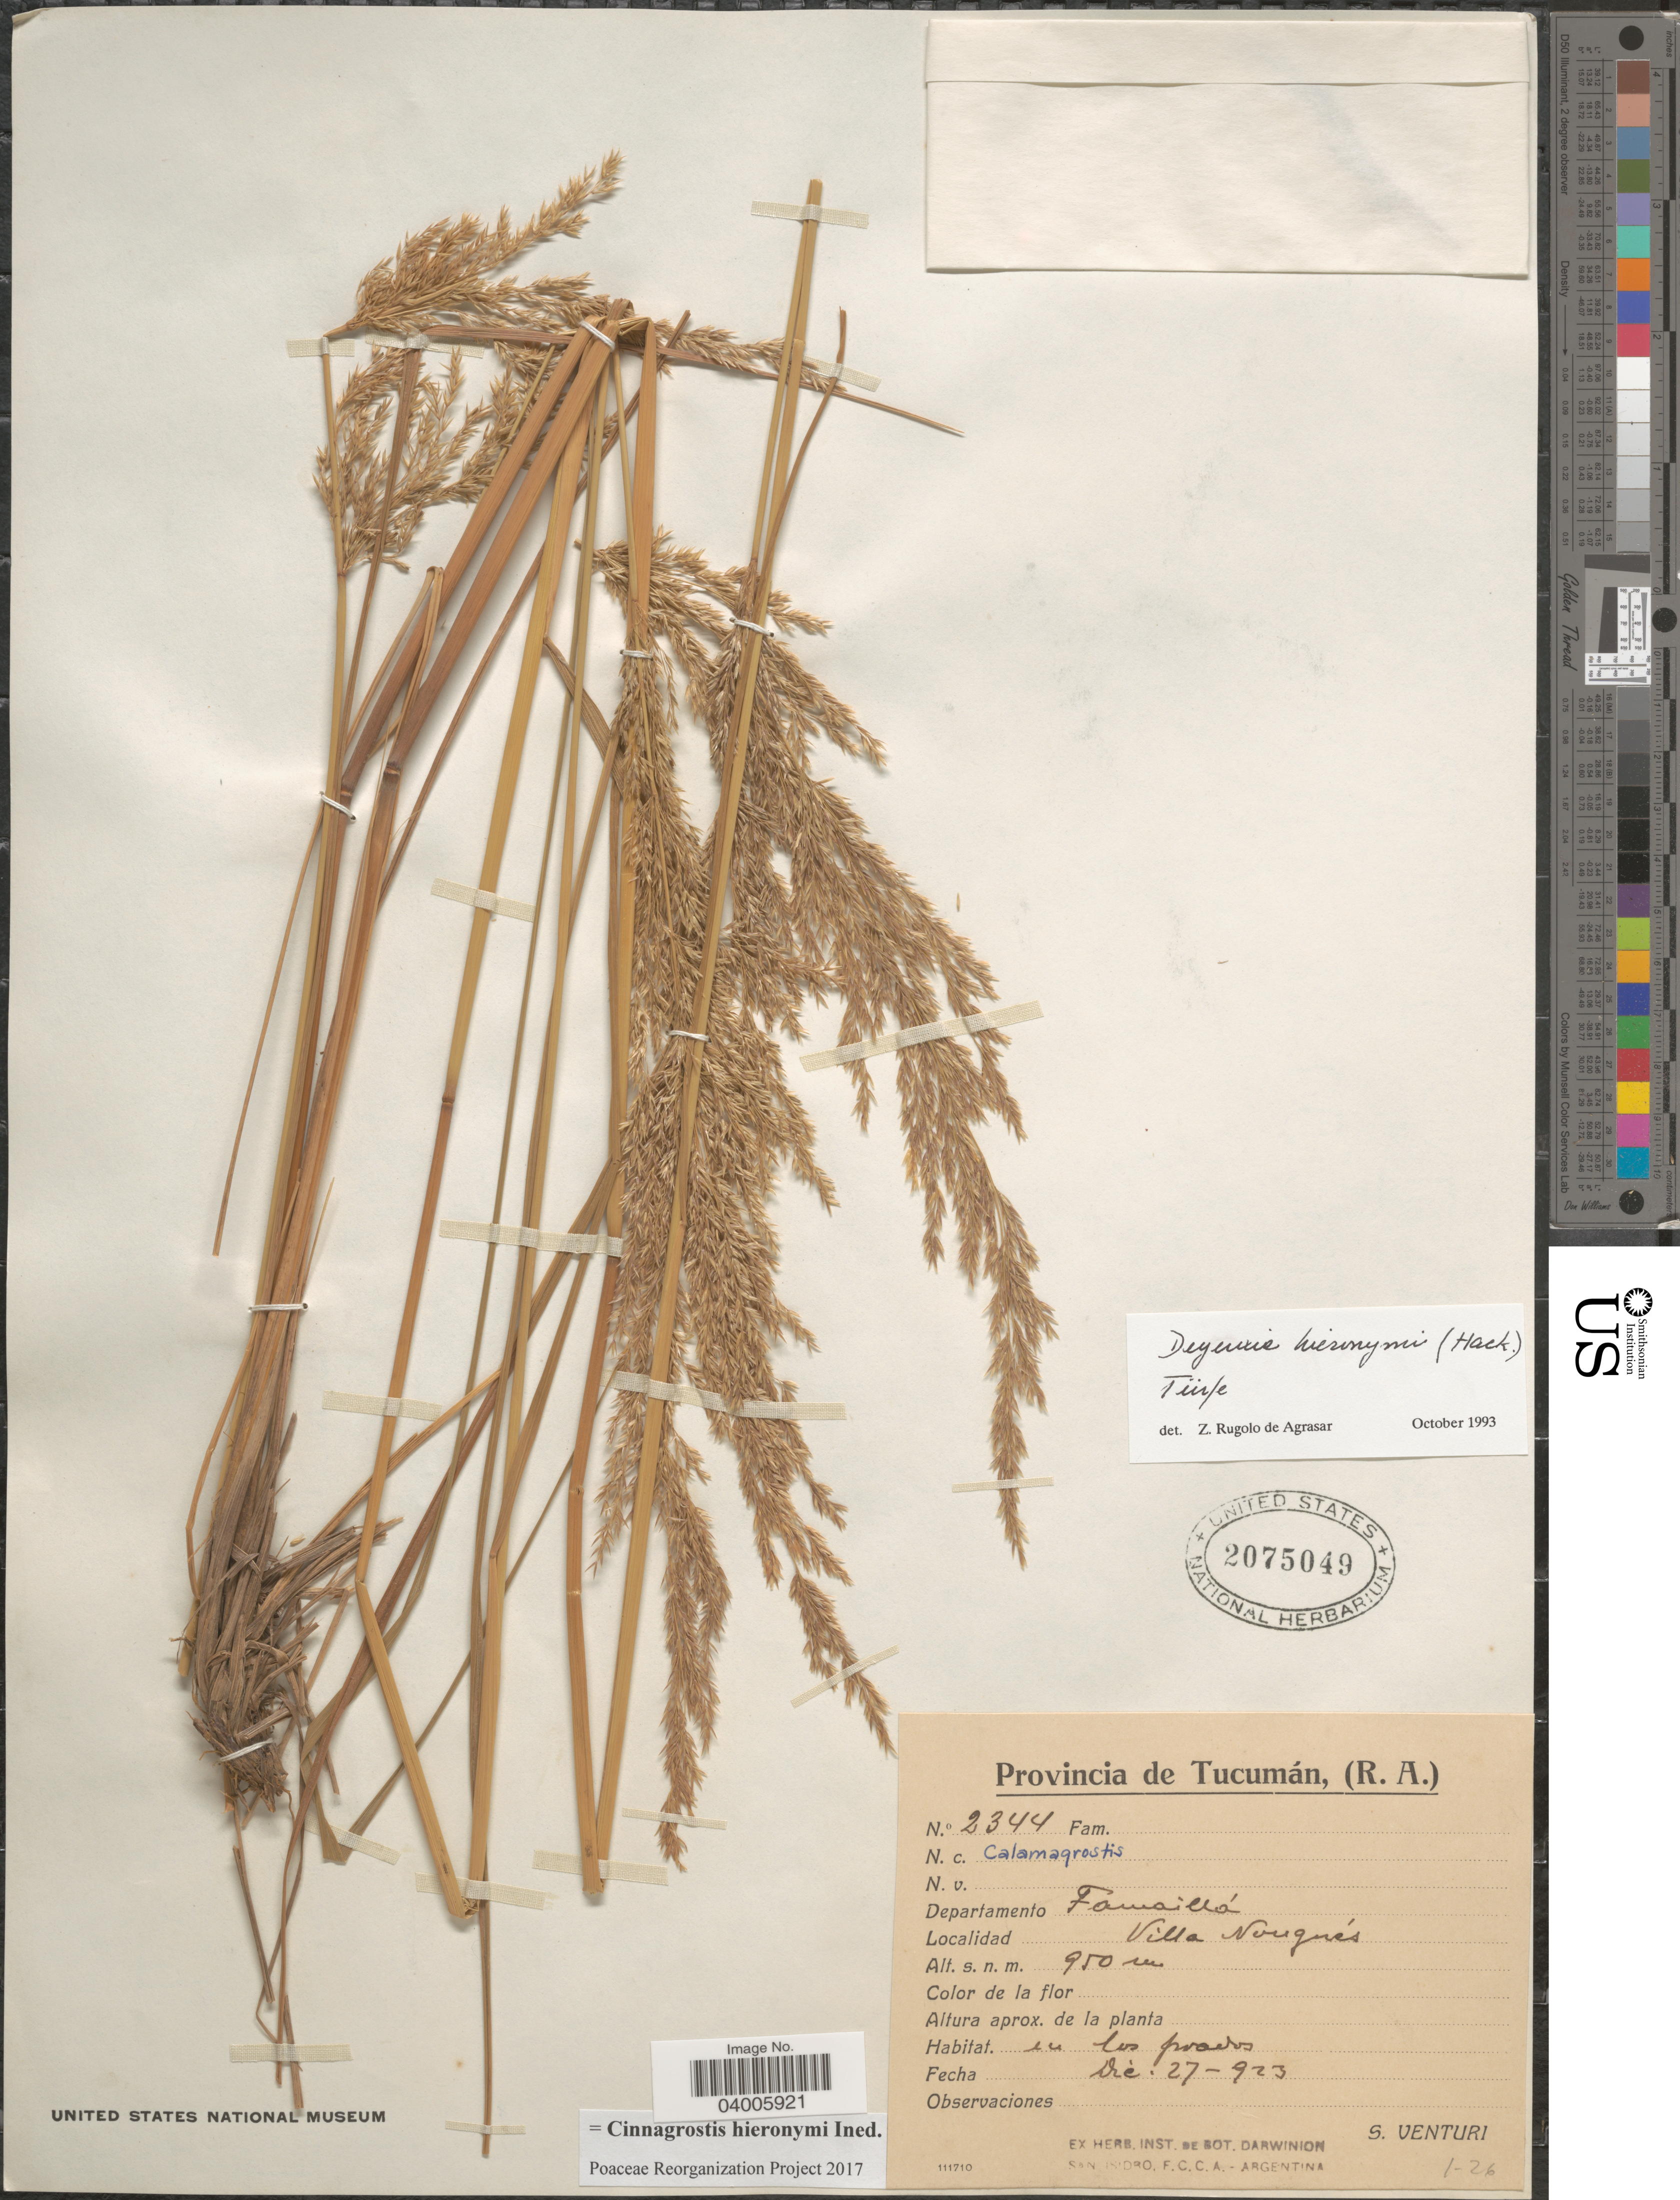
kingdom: Plantae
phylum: Tracheophyta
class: Liliopsida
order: Poales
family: Poaceae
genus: Cinnagrostis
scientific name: Cinnagrostis hieronymi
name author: (Hack.) P.M. Peterson et al.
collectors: S. Venturi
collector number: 2344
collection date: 1923-12-27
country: Argentina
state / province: Tucuman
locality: Departamento Famaillá. Villa Nougués.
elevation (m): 950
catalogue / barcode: US 2075049